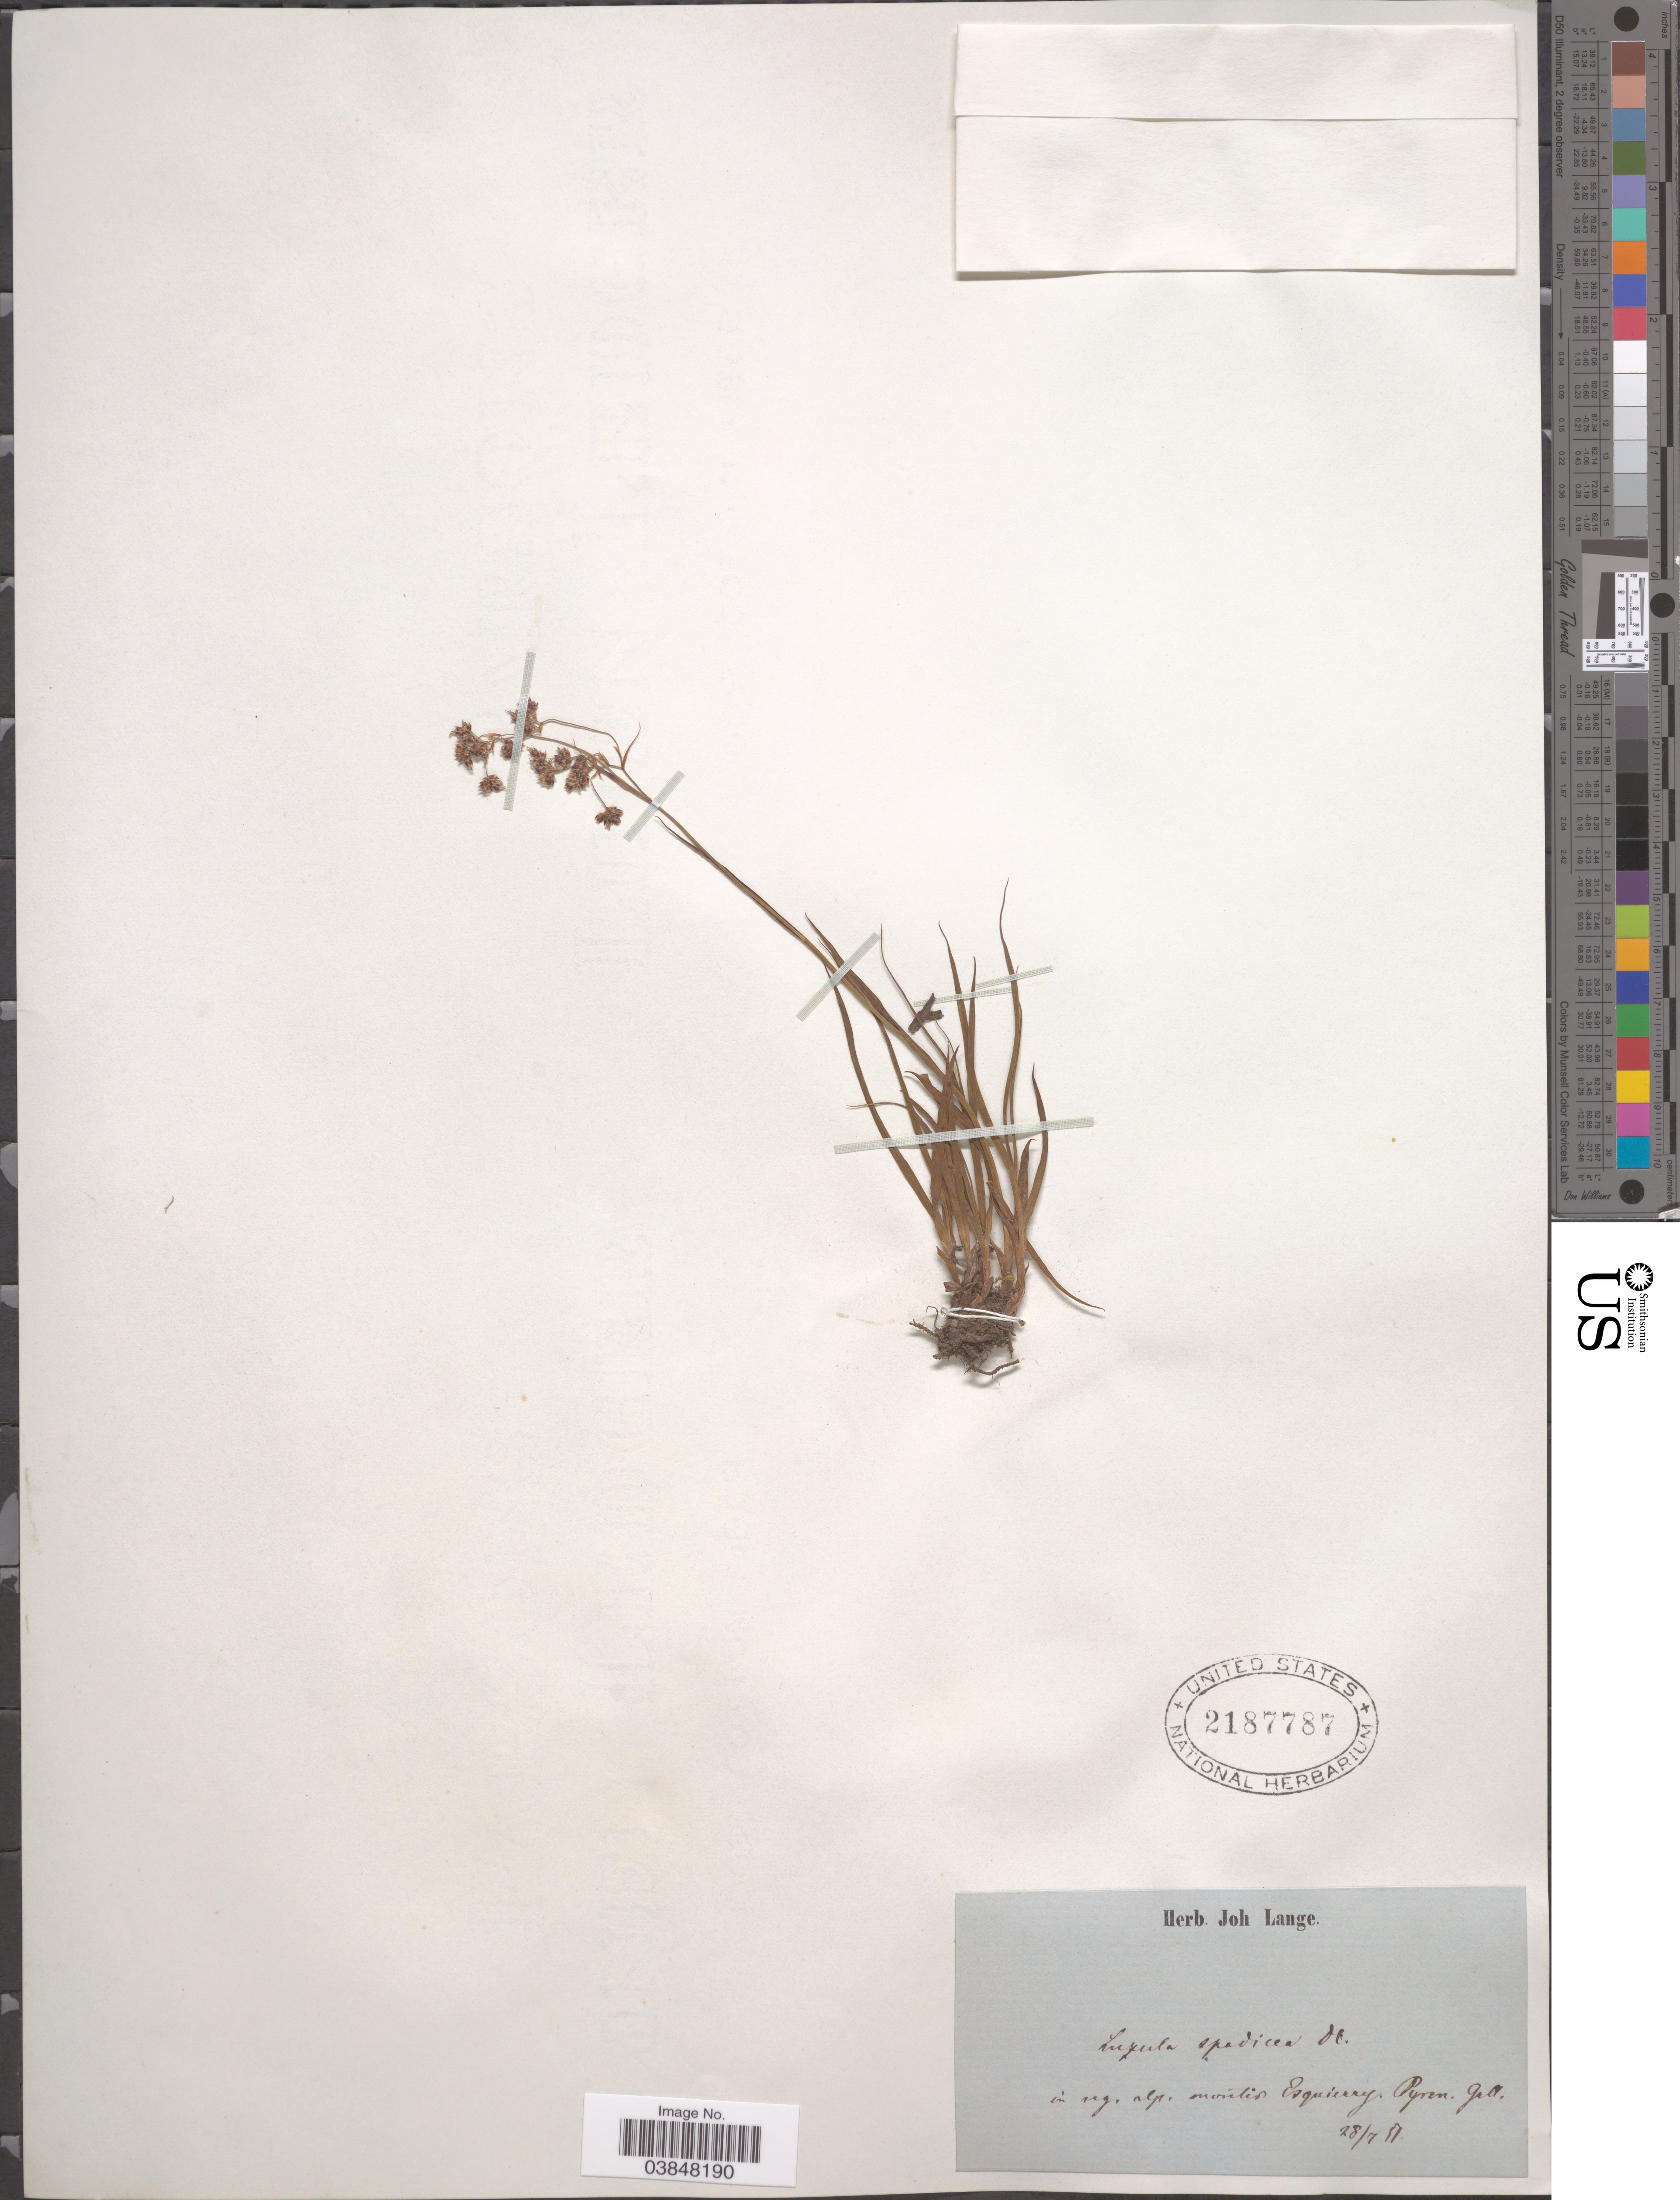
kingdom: Plantae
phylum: Tracheophyta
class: Liliopsida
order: Poales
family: Juncaceae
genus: Luzula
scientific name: Luzula spadicea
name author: DC.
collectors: ex herb. Joh. Lange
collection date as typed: Transcribed d/m/y: 28/7/51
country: France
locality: In reg. alp. montis Esquierry Pyren. Ged.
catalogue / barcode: US 2187787